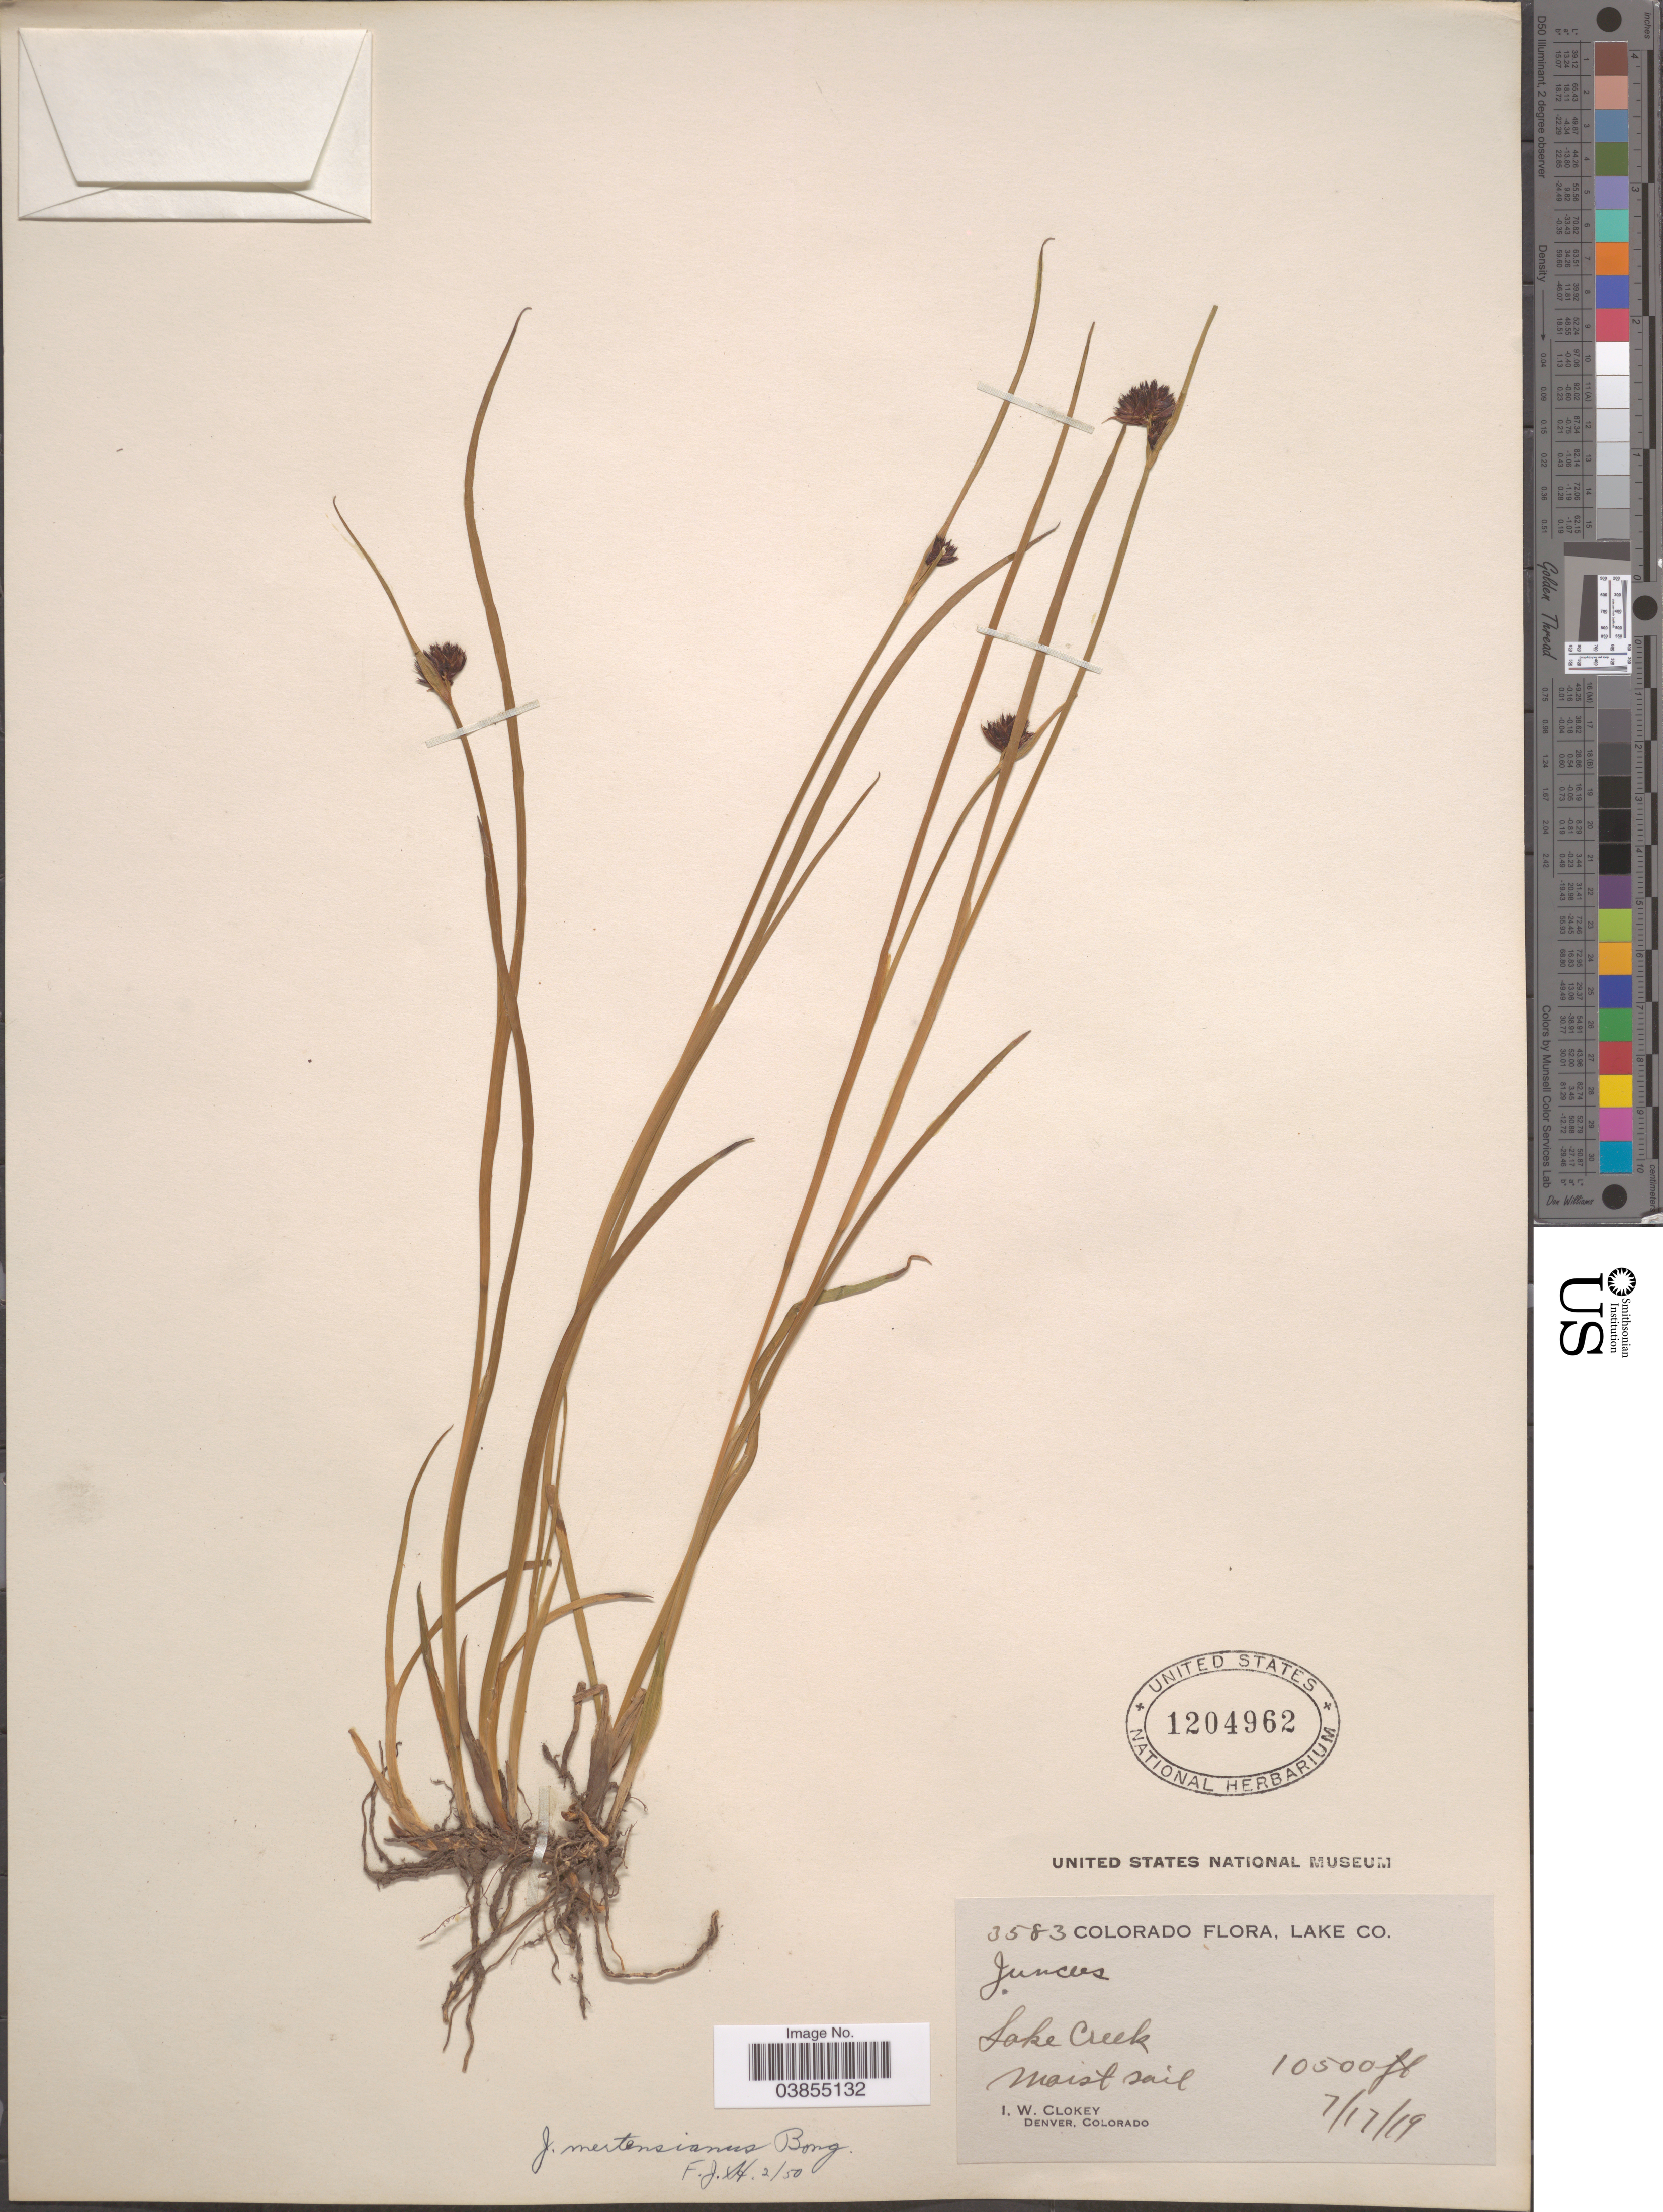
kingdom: Plantae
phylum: Tracheophyta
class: Liliopsida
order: Poales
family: Juncaceae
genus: Juncus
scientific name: Juncus mertensianus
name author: Bong.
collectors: I. W. Clokey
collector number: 3583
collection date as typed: Transcribed d/m/y: 17/7/19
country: United States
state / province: Colorado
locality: Lake Co. Lake Creek.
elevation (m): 3200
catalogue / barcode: US 1204962